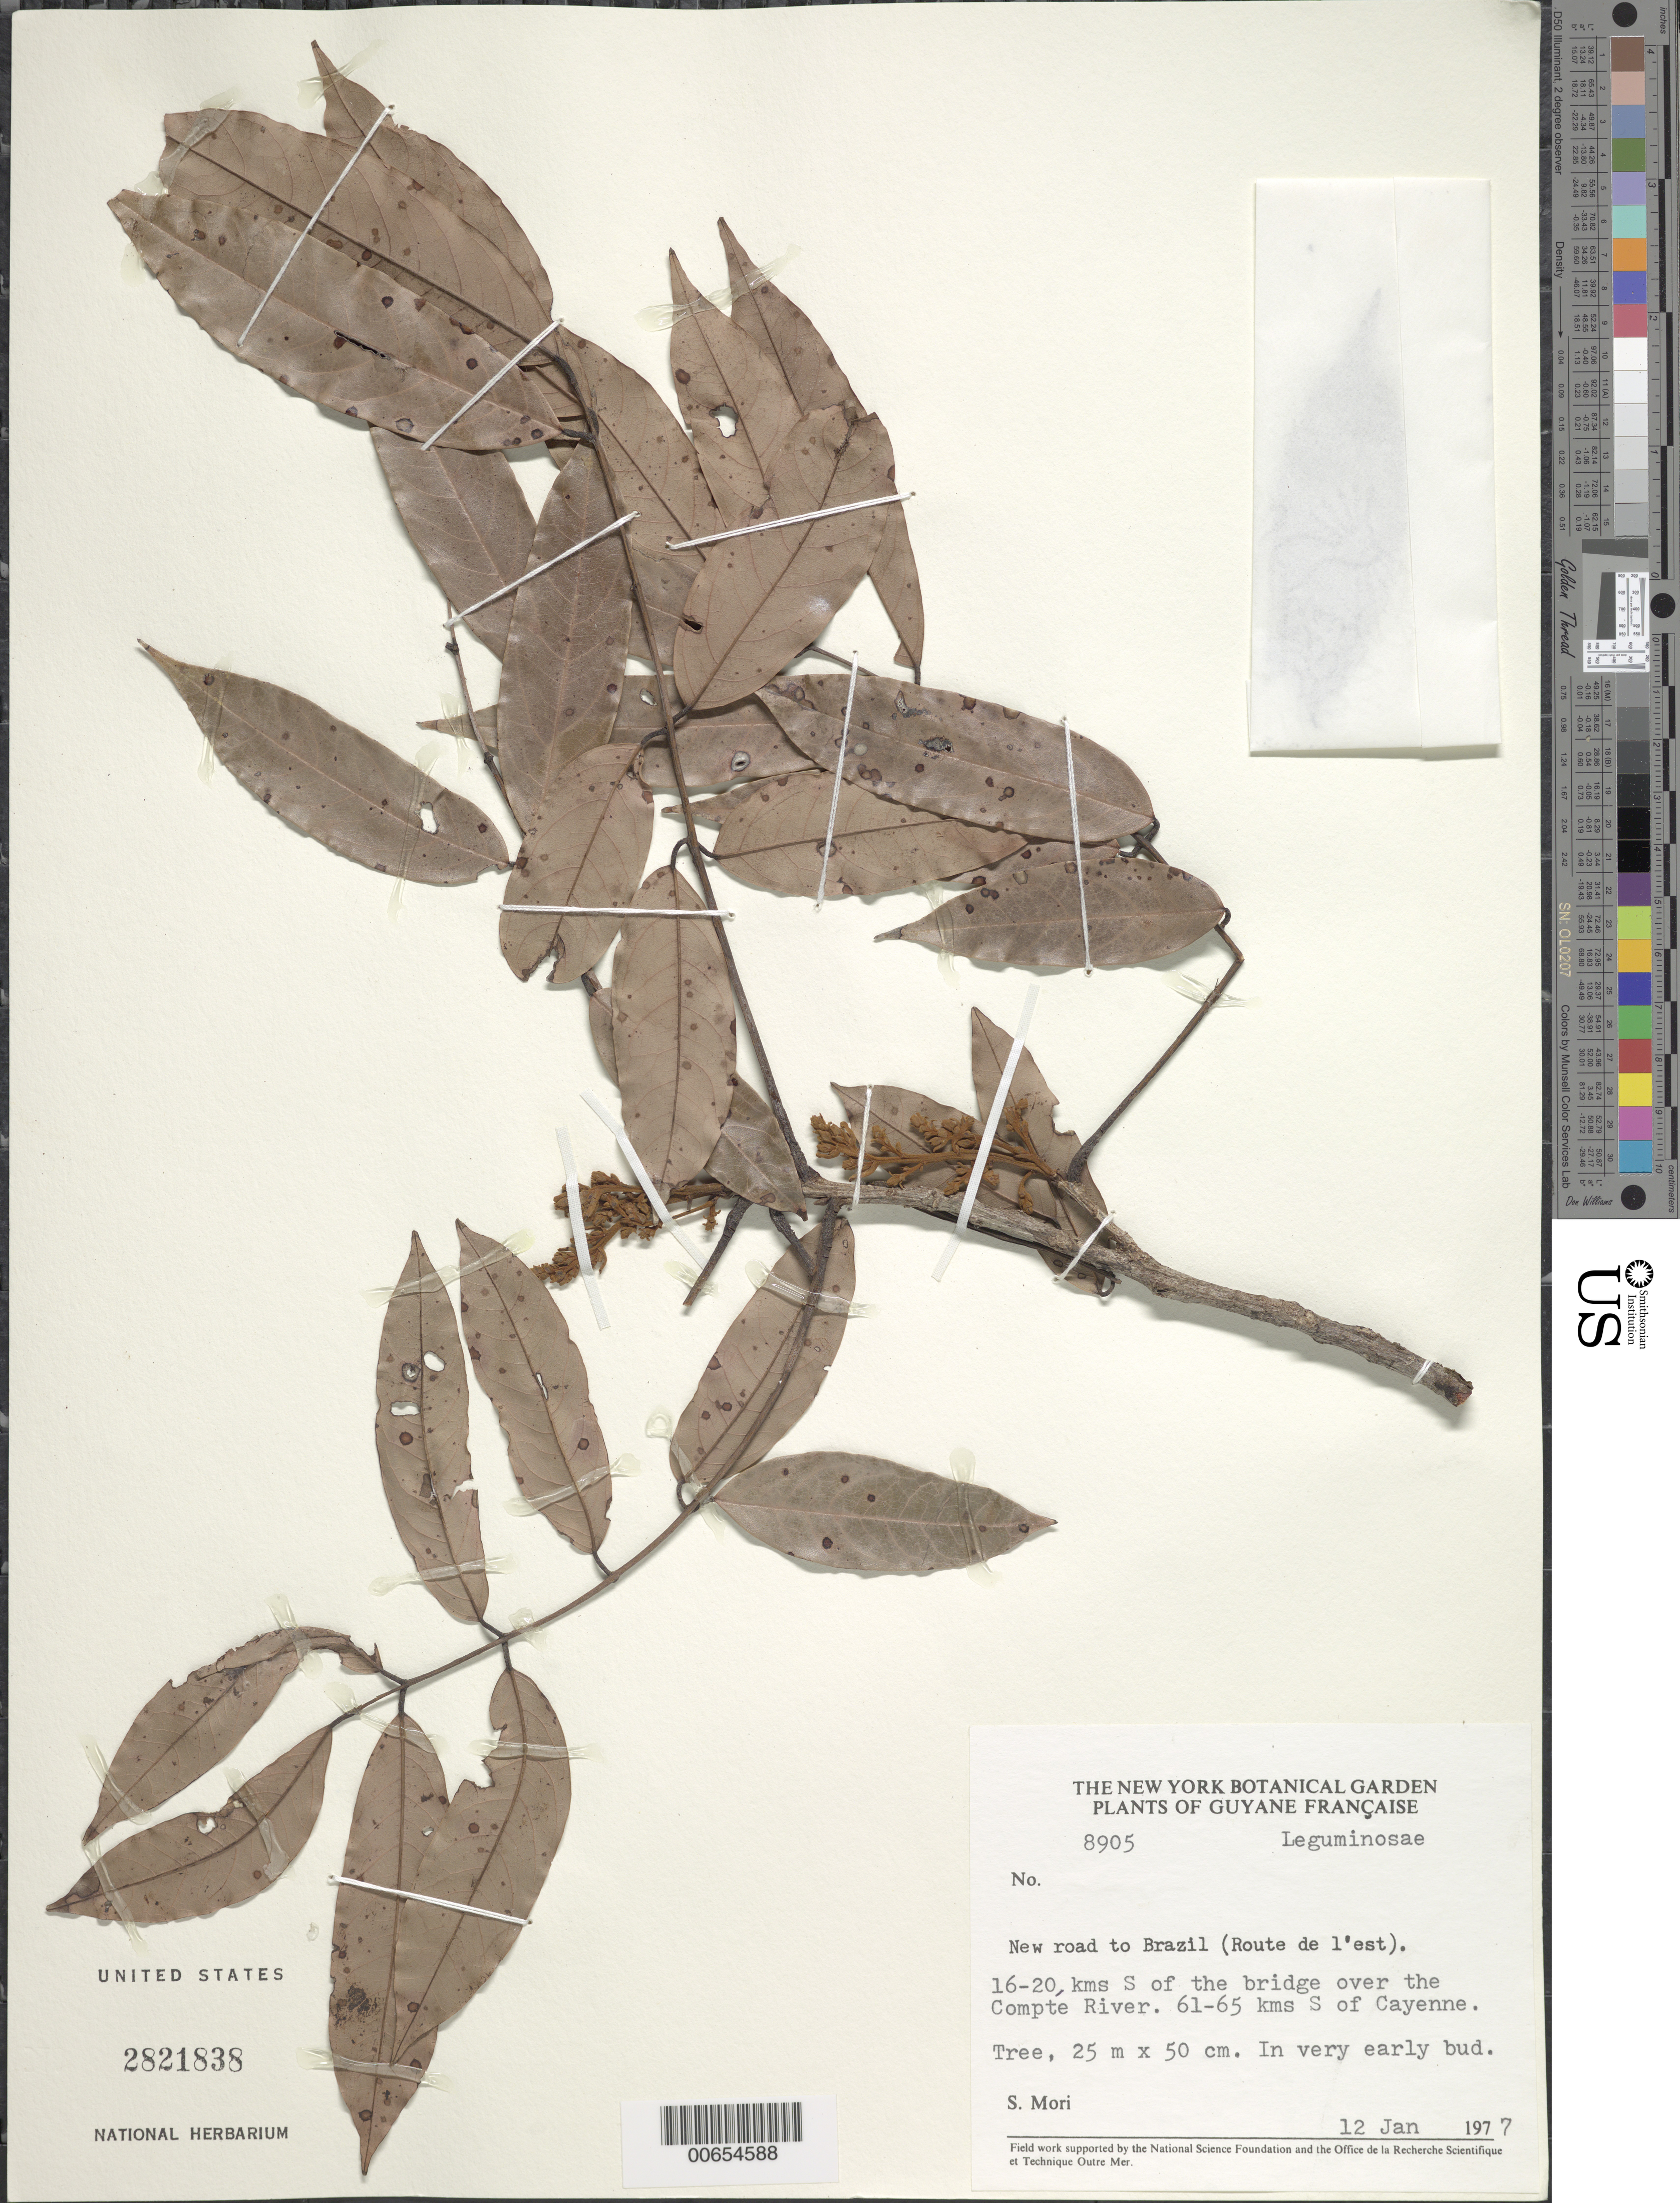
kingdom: Plantae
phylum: Tracheophyta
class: Magnoliopsida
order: Fabales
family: Fabaceae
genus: Vouacapoua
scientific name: Vouacapoua americana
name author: Aubl.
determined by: Mansano, V. F.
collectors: S. Mori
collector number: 8905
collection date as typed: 12-Jan-77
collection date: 1977-01-12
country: French Guiana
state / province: Cayenne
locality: Cayenne, 62 km S of on new Road to Brazil (Route de l'est), 16-20 km south of the bridge over the Comté River, 61 - 65 km S of Cayenne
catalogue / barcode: US 2821838